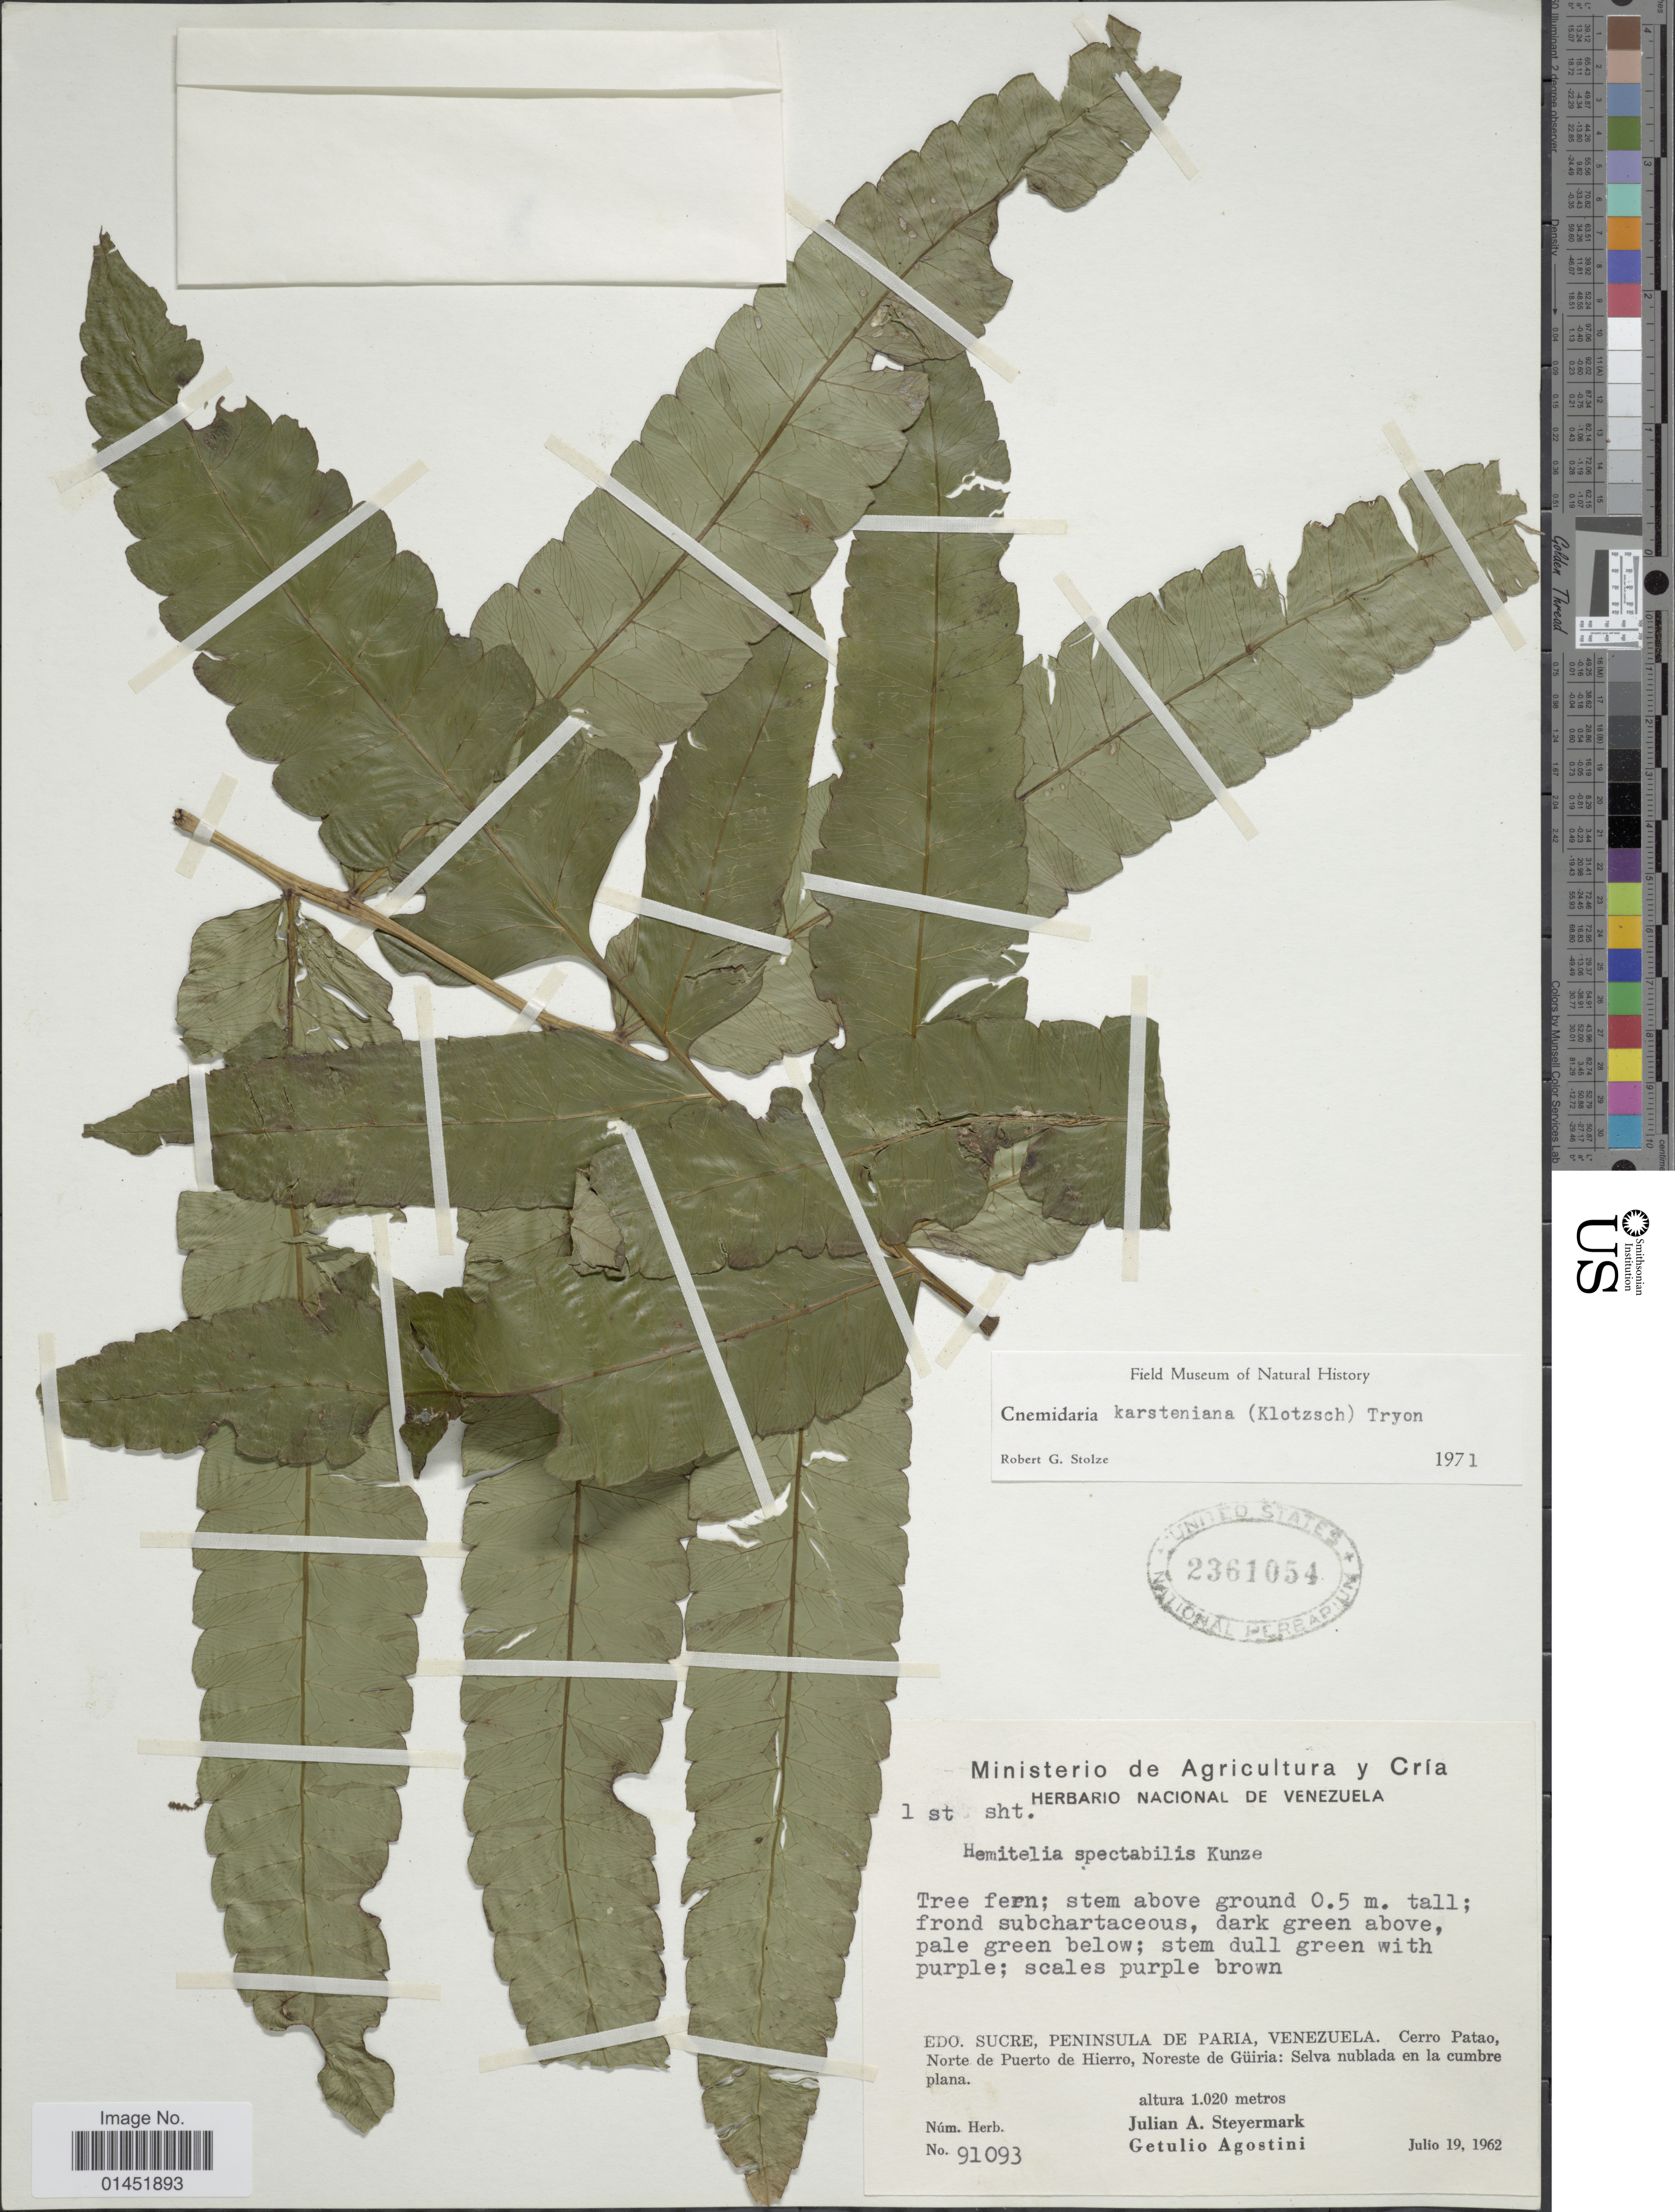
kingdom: Plantae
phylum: Tracheophyta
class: Polypodiopsida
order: Cyatheales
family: Cyatheaceae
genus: Cyathea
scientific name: Cyathea karsteniana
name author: (Klotzsch) Domin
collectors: J. Steyermark & G. Agostini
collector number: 91093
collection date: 1962-07-19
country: Venezuela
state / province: Sucre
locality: Peninsula de Paria, cerro Patao Norte de puerto de Hierro, Noreste de Güiria: Selva nublada en la cumbre plana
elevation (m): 1020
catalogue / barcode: US 2361054